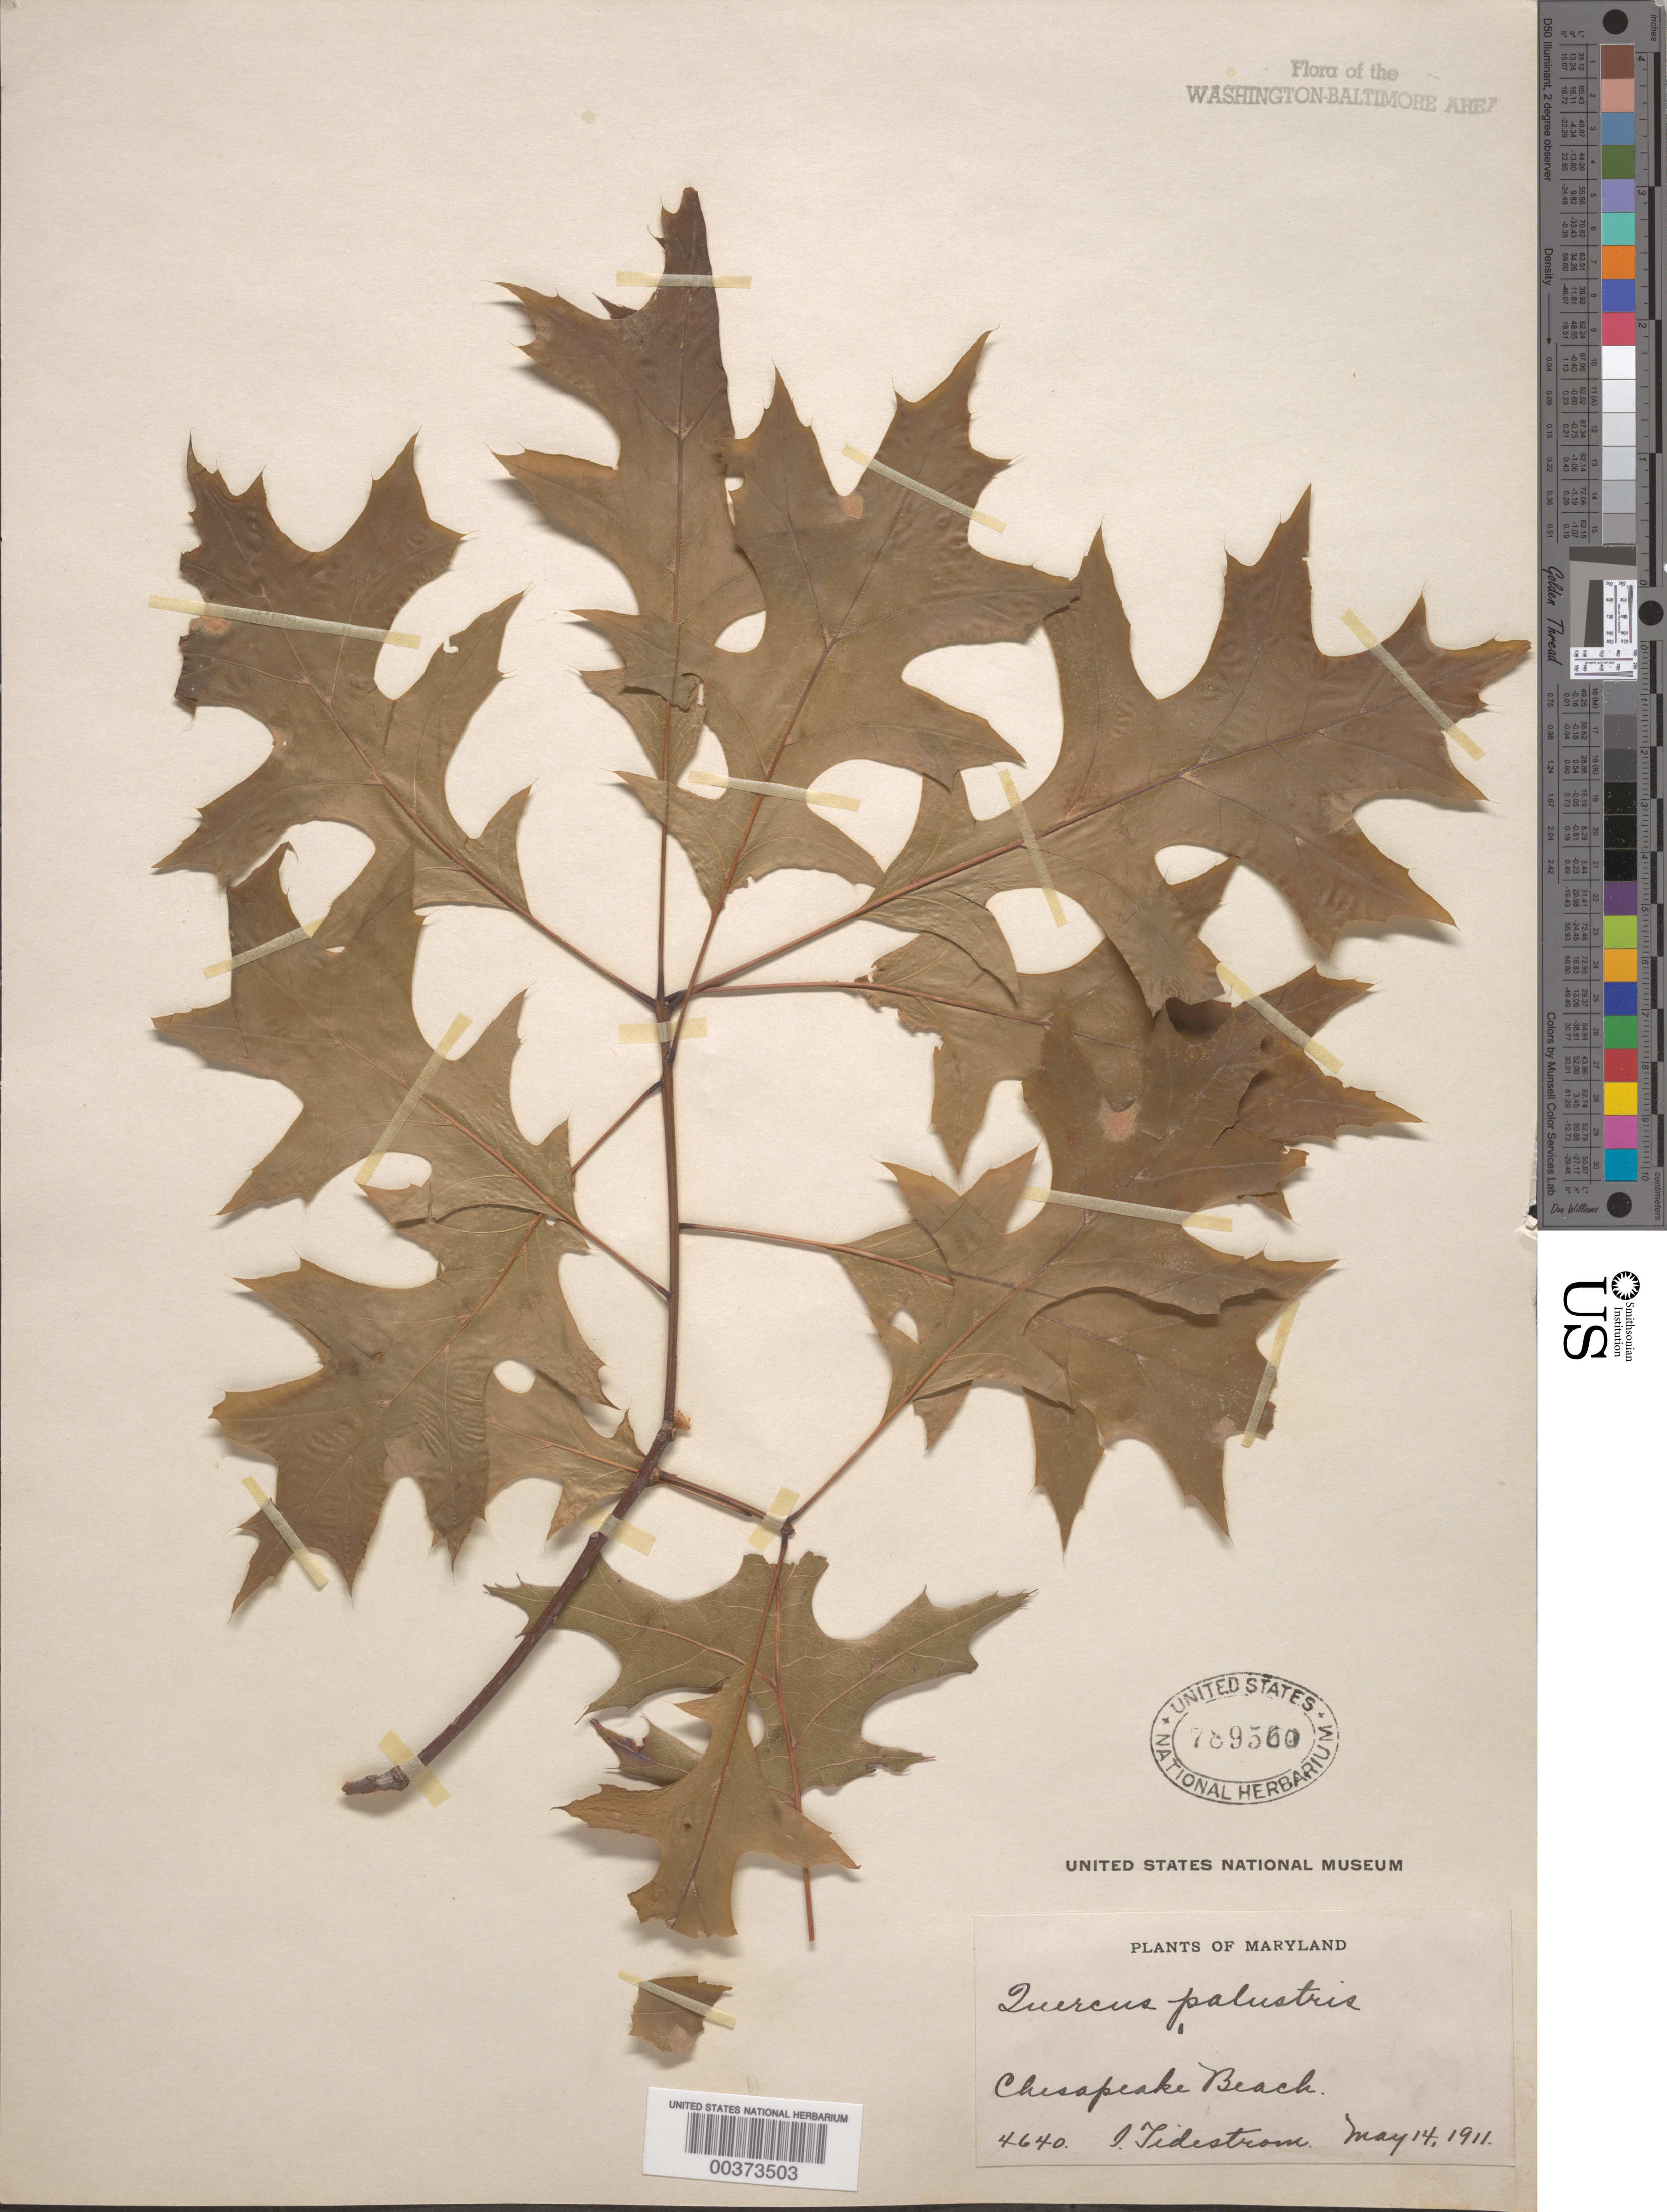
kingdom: Plantae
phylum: Tracheophyta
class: Magnoliopsida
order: Fagales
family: Fagaceae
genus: Quercus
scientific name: Quercus palustris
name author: Münchh.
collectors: I. F. Tidestrom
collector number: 4640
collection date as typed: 14 May 1911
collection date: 1911-05-14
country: United States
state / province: Maryland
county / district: Calvert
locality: Chesapeake Beach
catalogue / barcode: US 789560